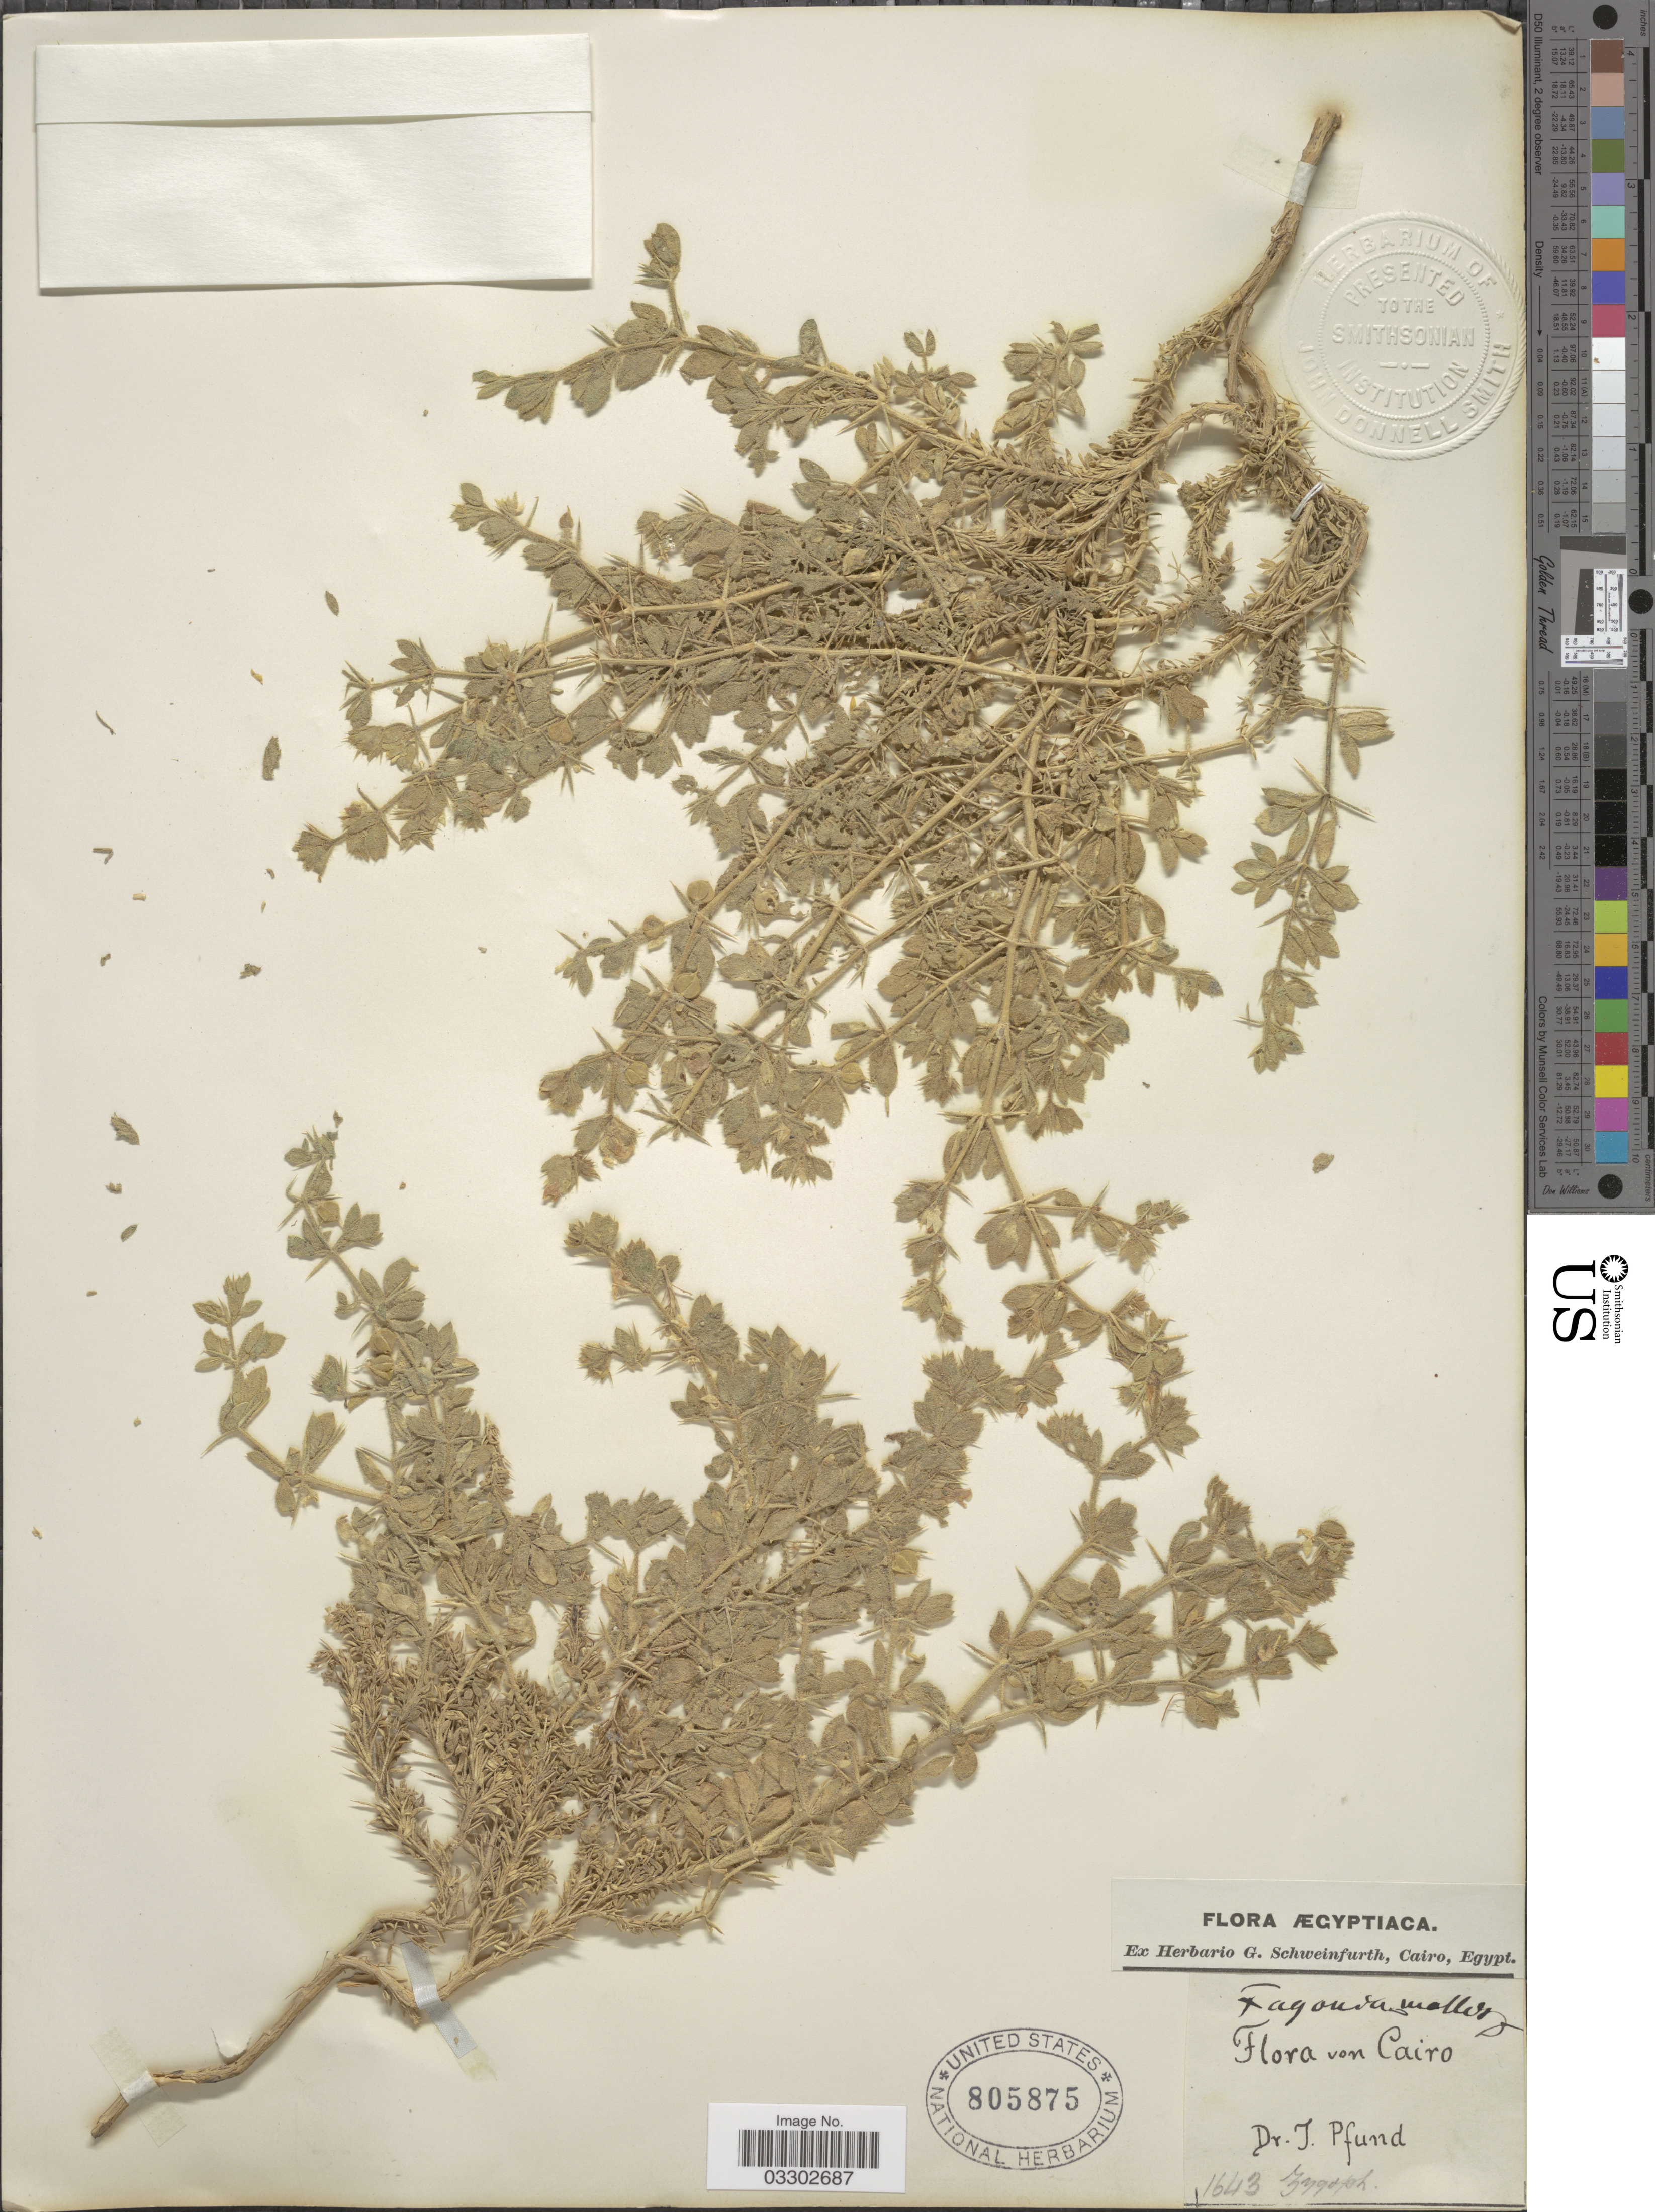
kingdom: Plantae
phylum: Tracheophyta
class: Magnoliopsida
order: Zygophyllales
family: Zygophyllaceae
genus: Fagonia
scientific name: Fagonia mollis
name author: Delile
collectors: J. Pfund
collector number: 1643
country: Egypt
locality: Cairo.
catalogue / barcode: US 805875